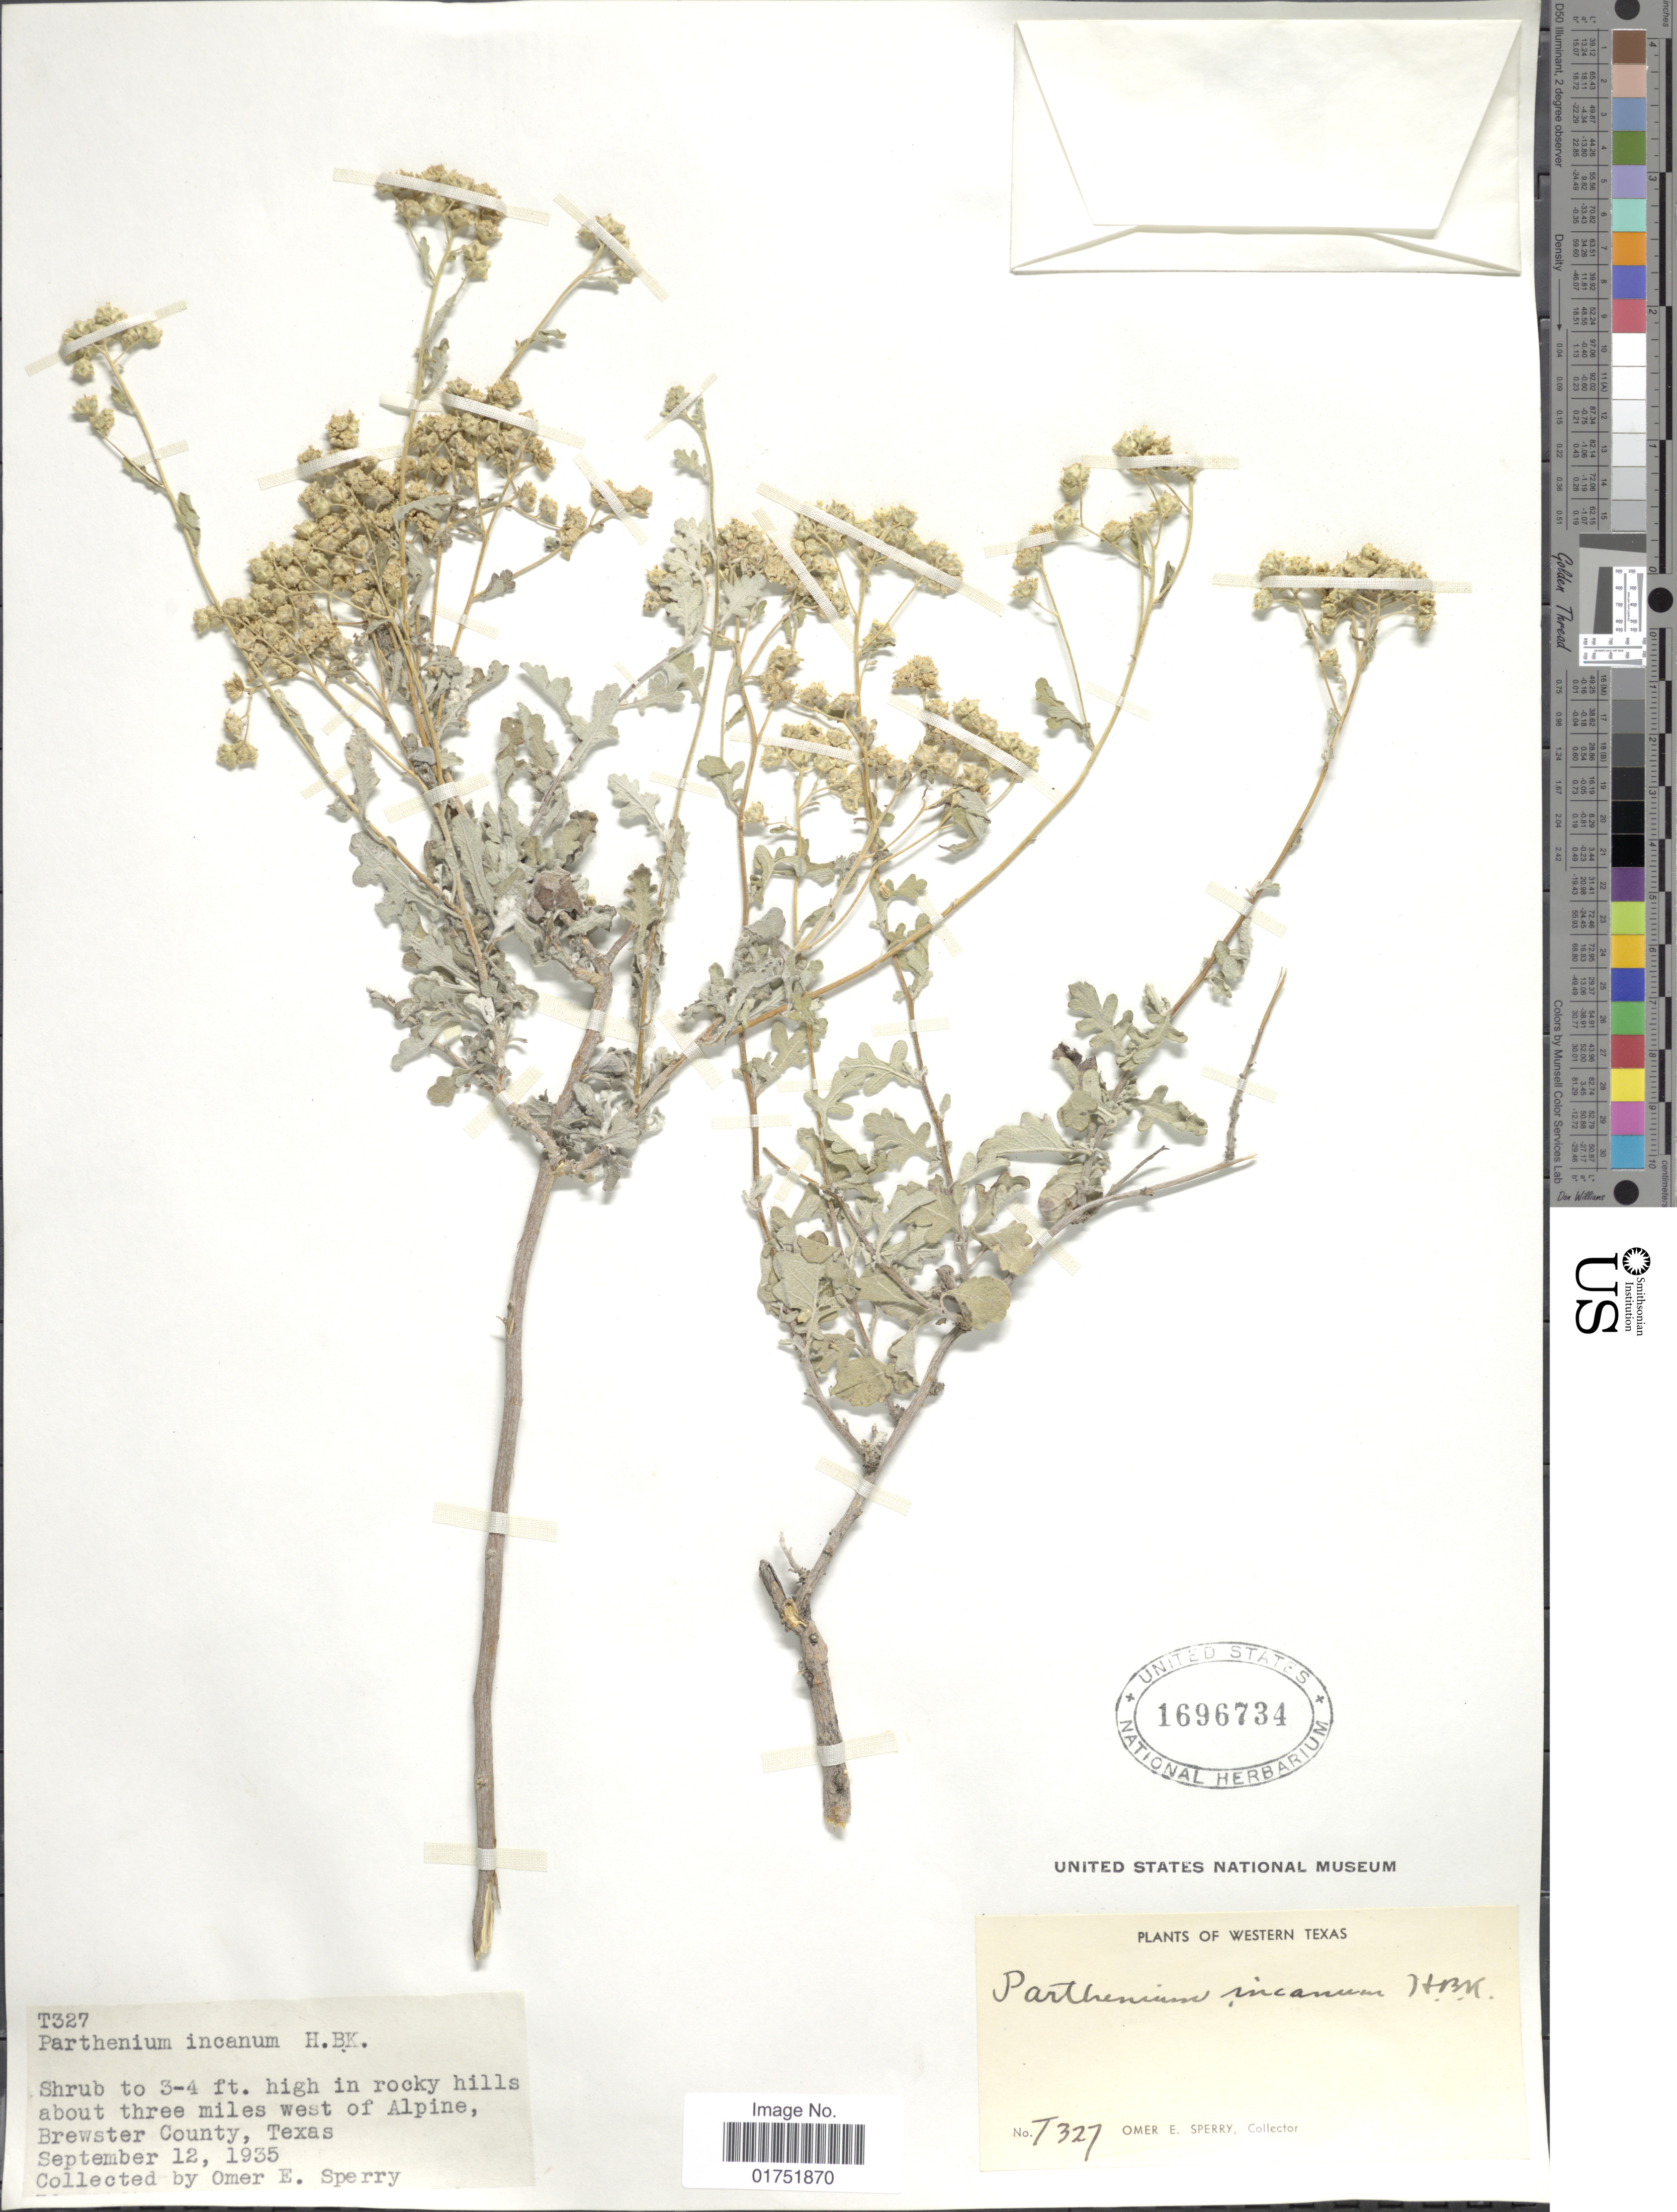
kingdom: Plantae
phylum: Tracheophyta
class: Magnoliopsida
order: Asterales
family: Asteraceae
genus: Parthenium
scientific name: Parthenium incanum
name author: Kunth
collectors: O. E. Sperry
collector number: T327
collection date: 1935-09-12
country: United States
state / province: Texas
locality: Western Texas, about three miles west of Alpine, Brewster County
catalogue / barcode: US 1696734